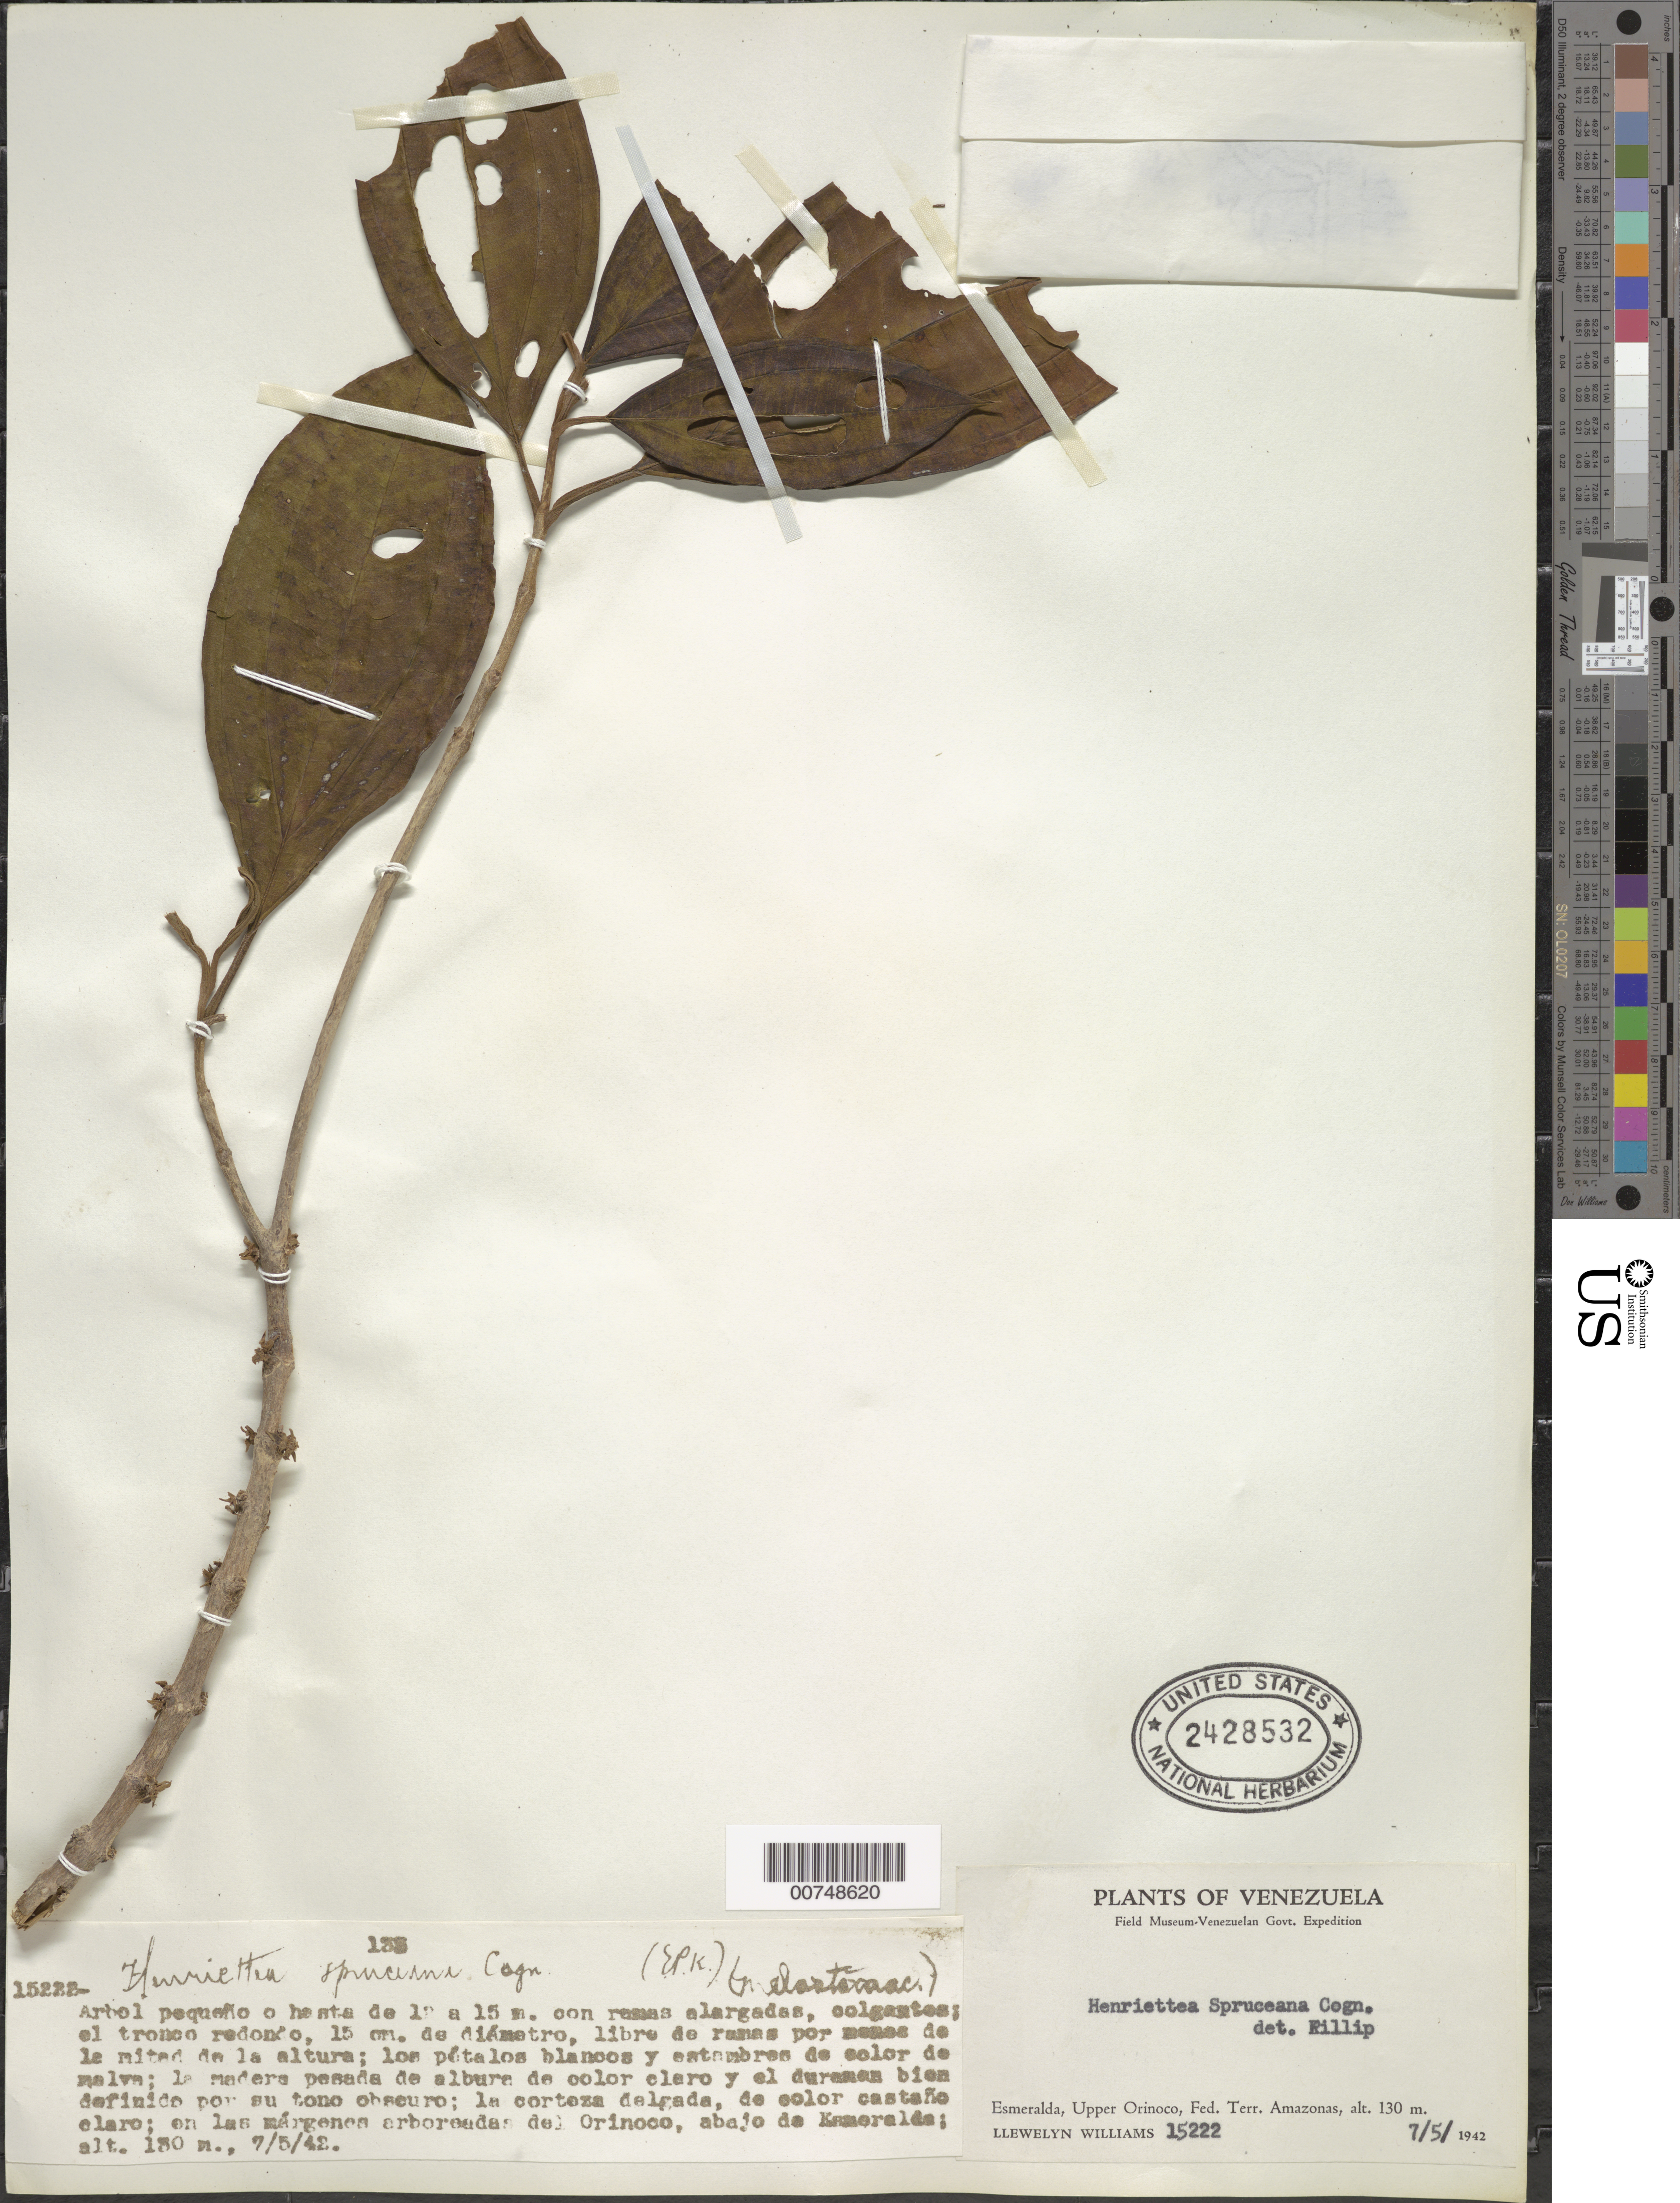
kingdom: Plantae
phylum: Tracheophyta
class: Magnoliopsida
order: Myrtales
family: Melastomataceae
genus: Henriettea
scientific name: Henriettea spruceana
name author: Cogn.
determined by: Killip, Ellsworth P.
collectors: Ll. Williams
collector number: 15222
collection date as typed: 7-May-42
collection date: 1942-05-07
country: Venezuela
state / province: Amazonas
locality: Esmeralda, abajo de, Upper Orinoco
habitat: Margenes arboreadas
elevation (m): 130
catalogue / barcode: US 2429532